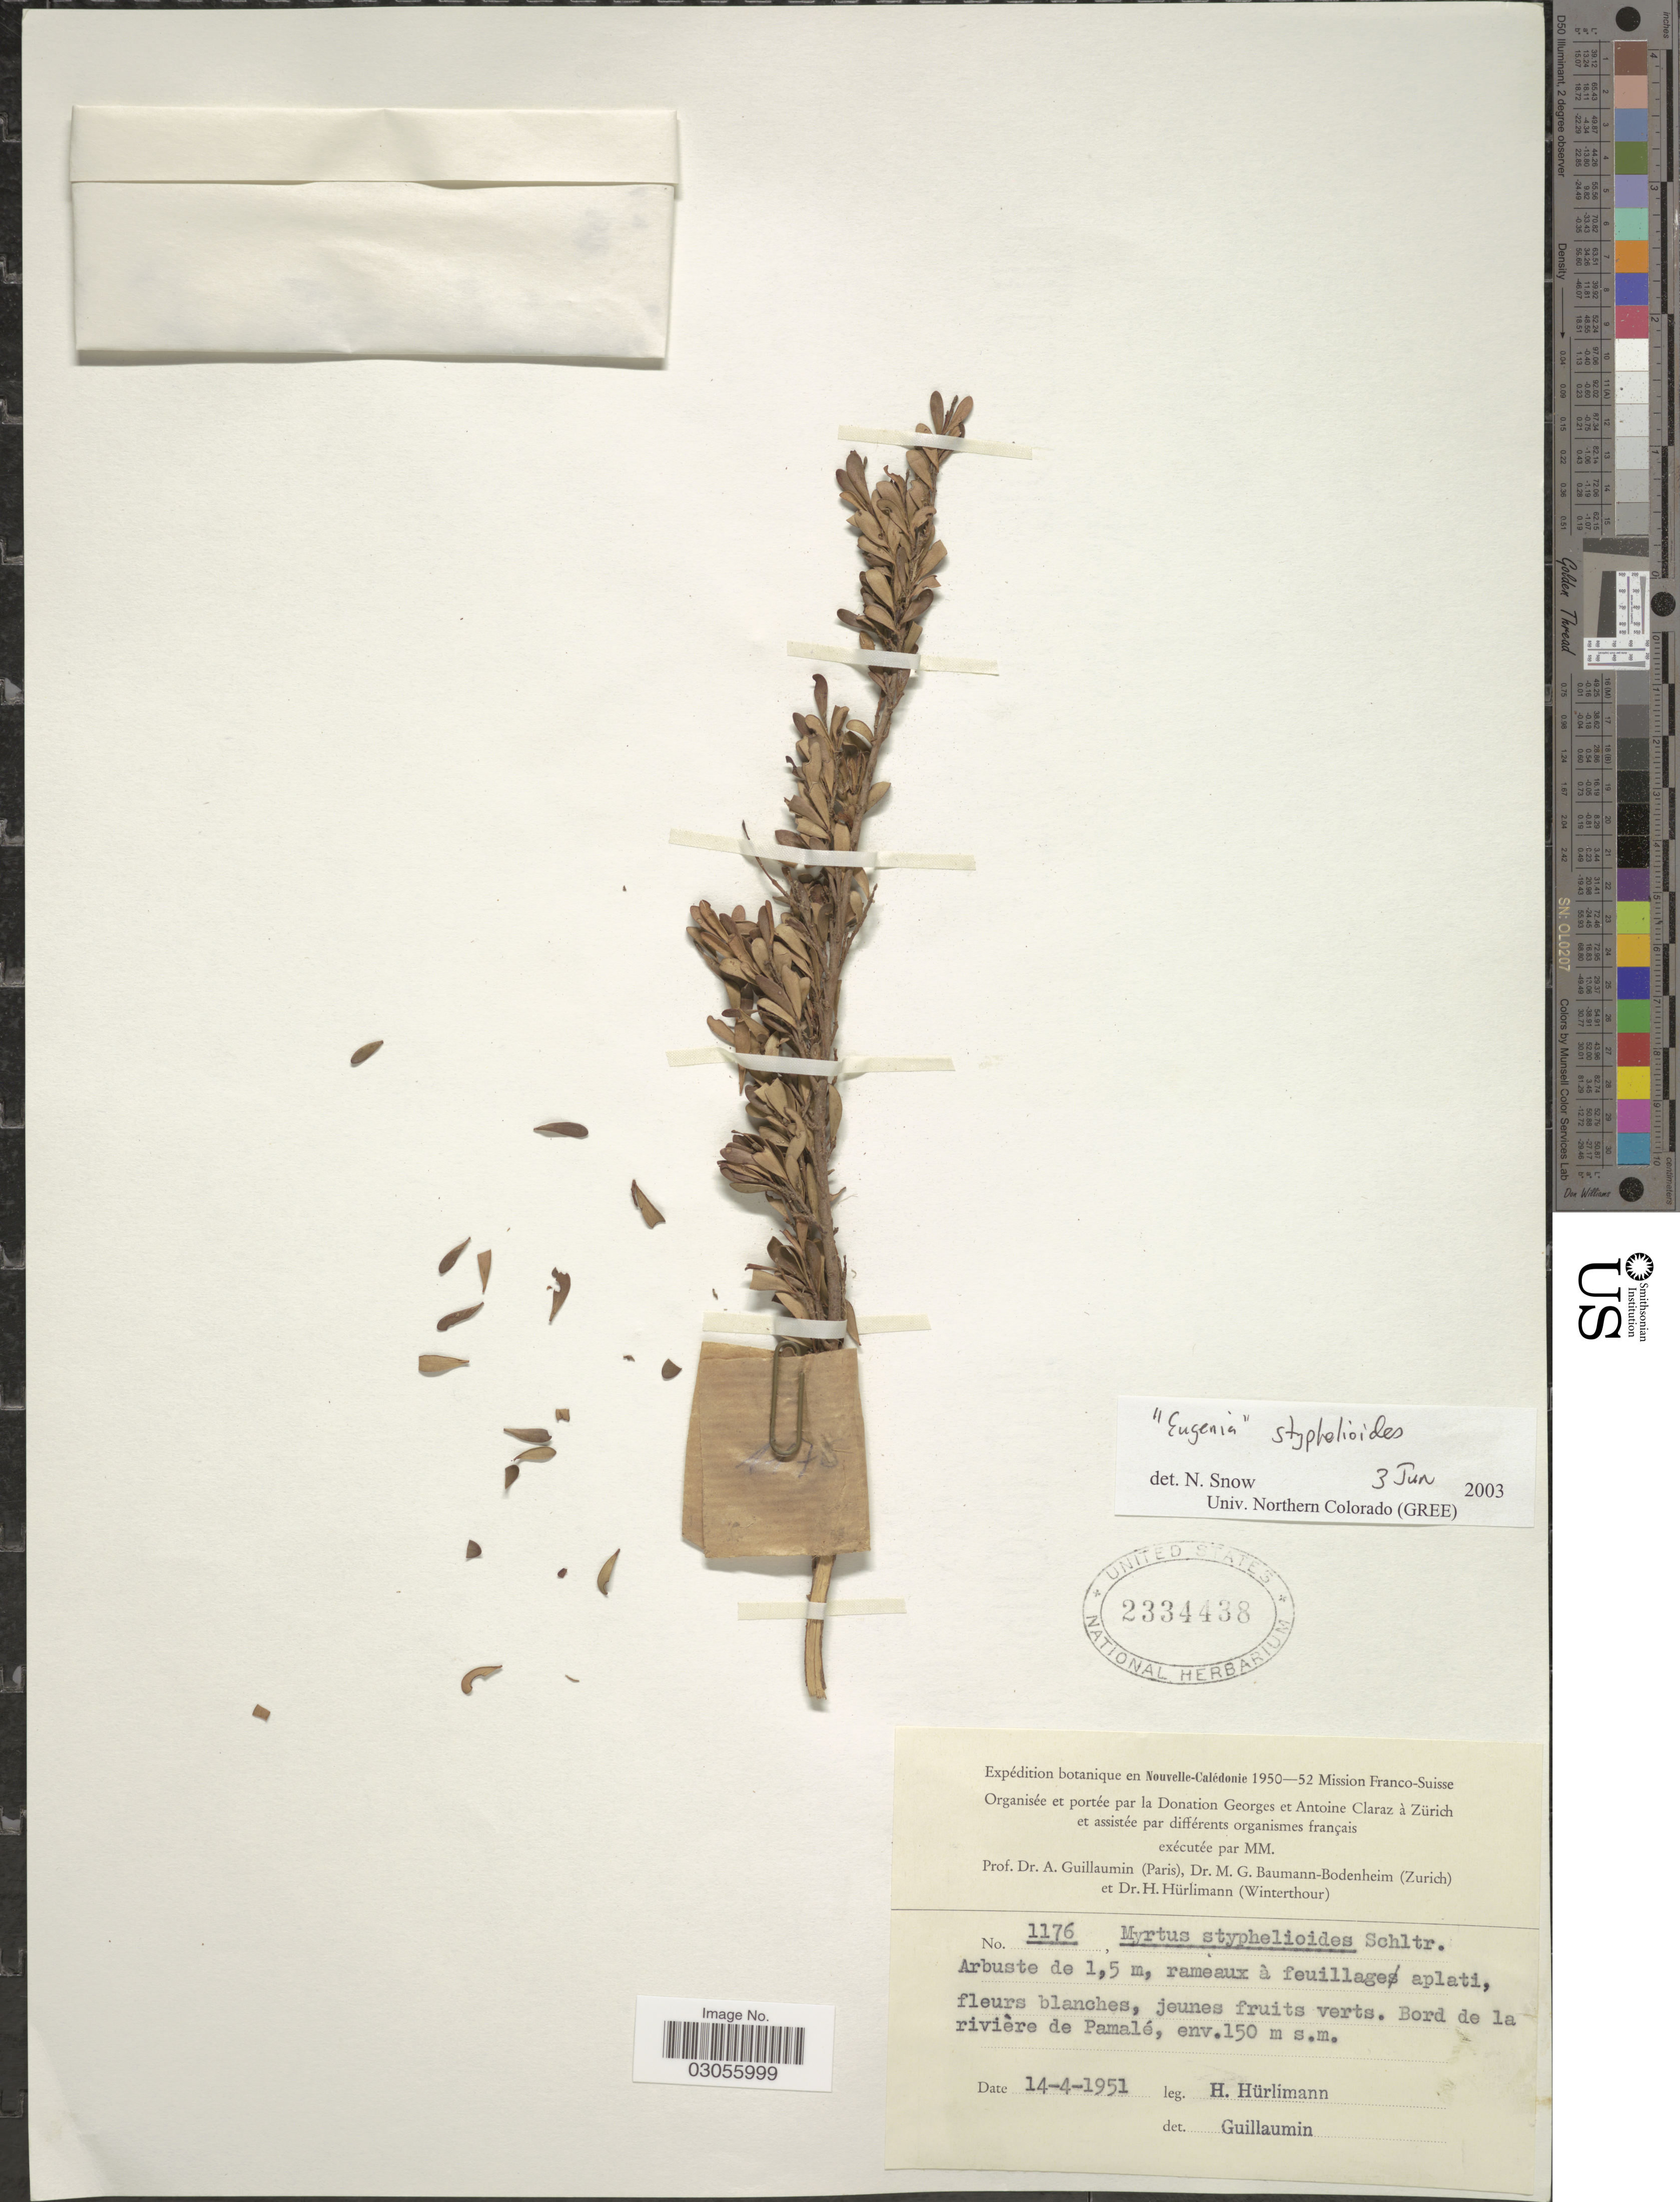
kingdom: Plantae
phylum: Tracheophyta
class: Magnoliopsida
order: Myrtales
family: Myrtaceae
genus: Eugenia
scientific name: Eugenia styphelioides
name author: (Schltr.) J.W. Dawson & N. Snow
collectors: H. Hürlimann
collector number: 1176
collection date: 1951-04-14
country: New Caledonia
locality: Bord de la rivière de Pamalé.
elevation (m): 150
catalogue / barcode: US 2334438